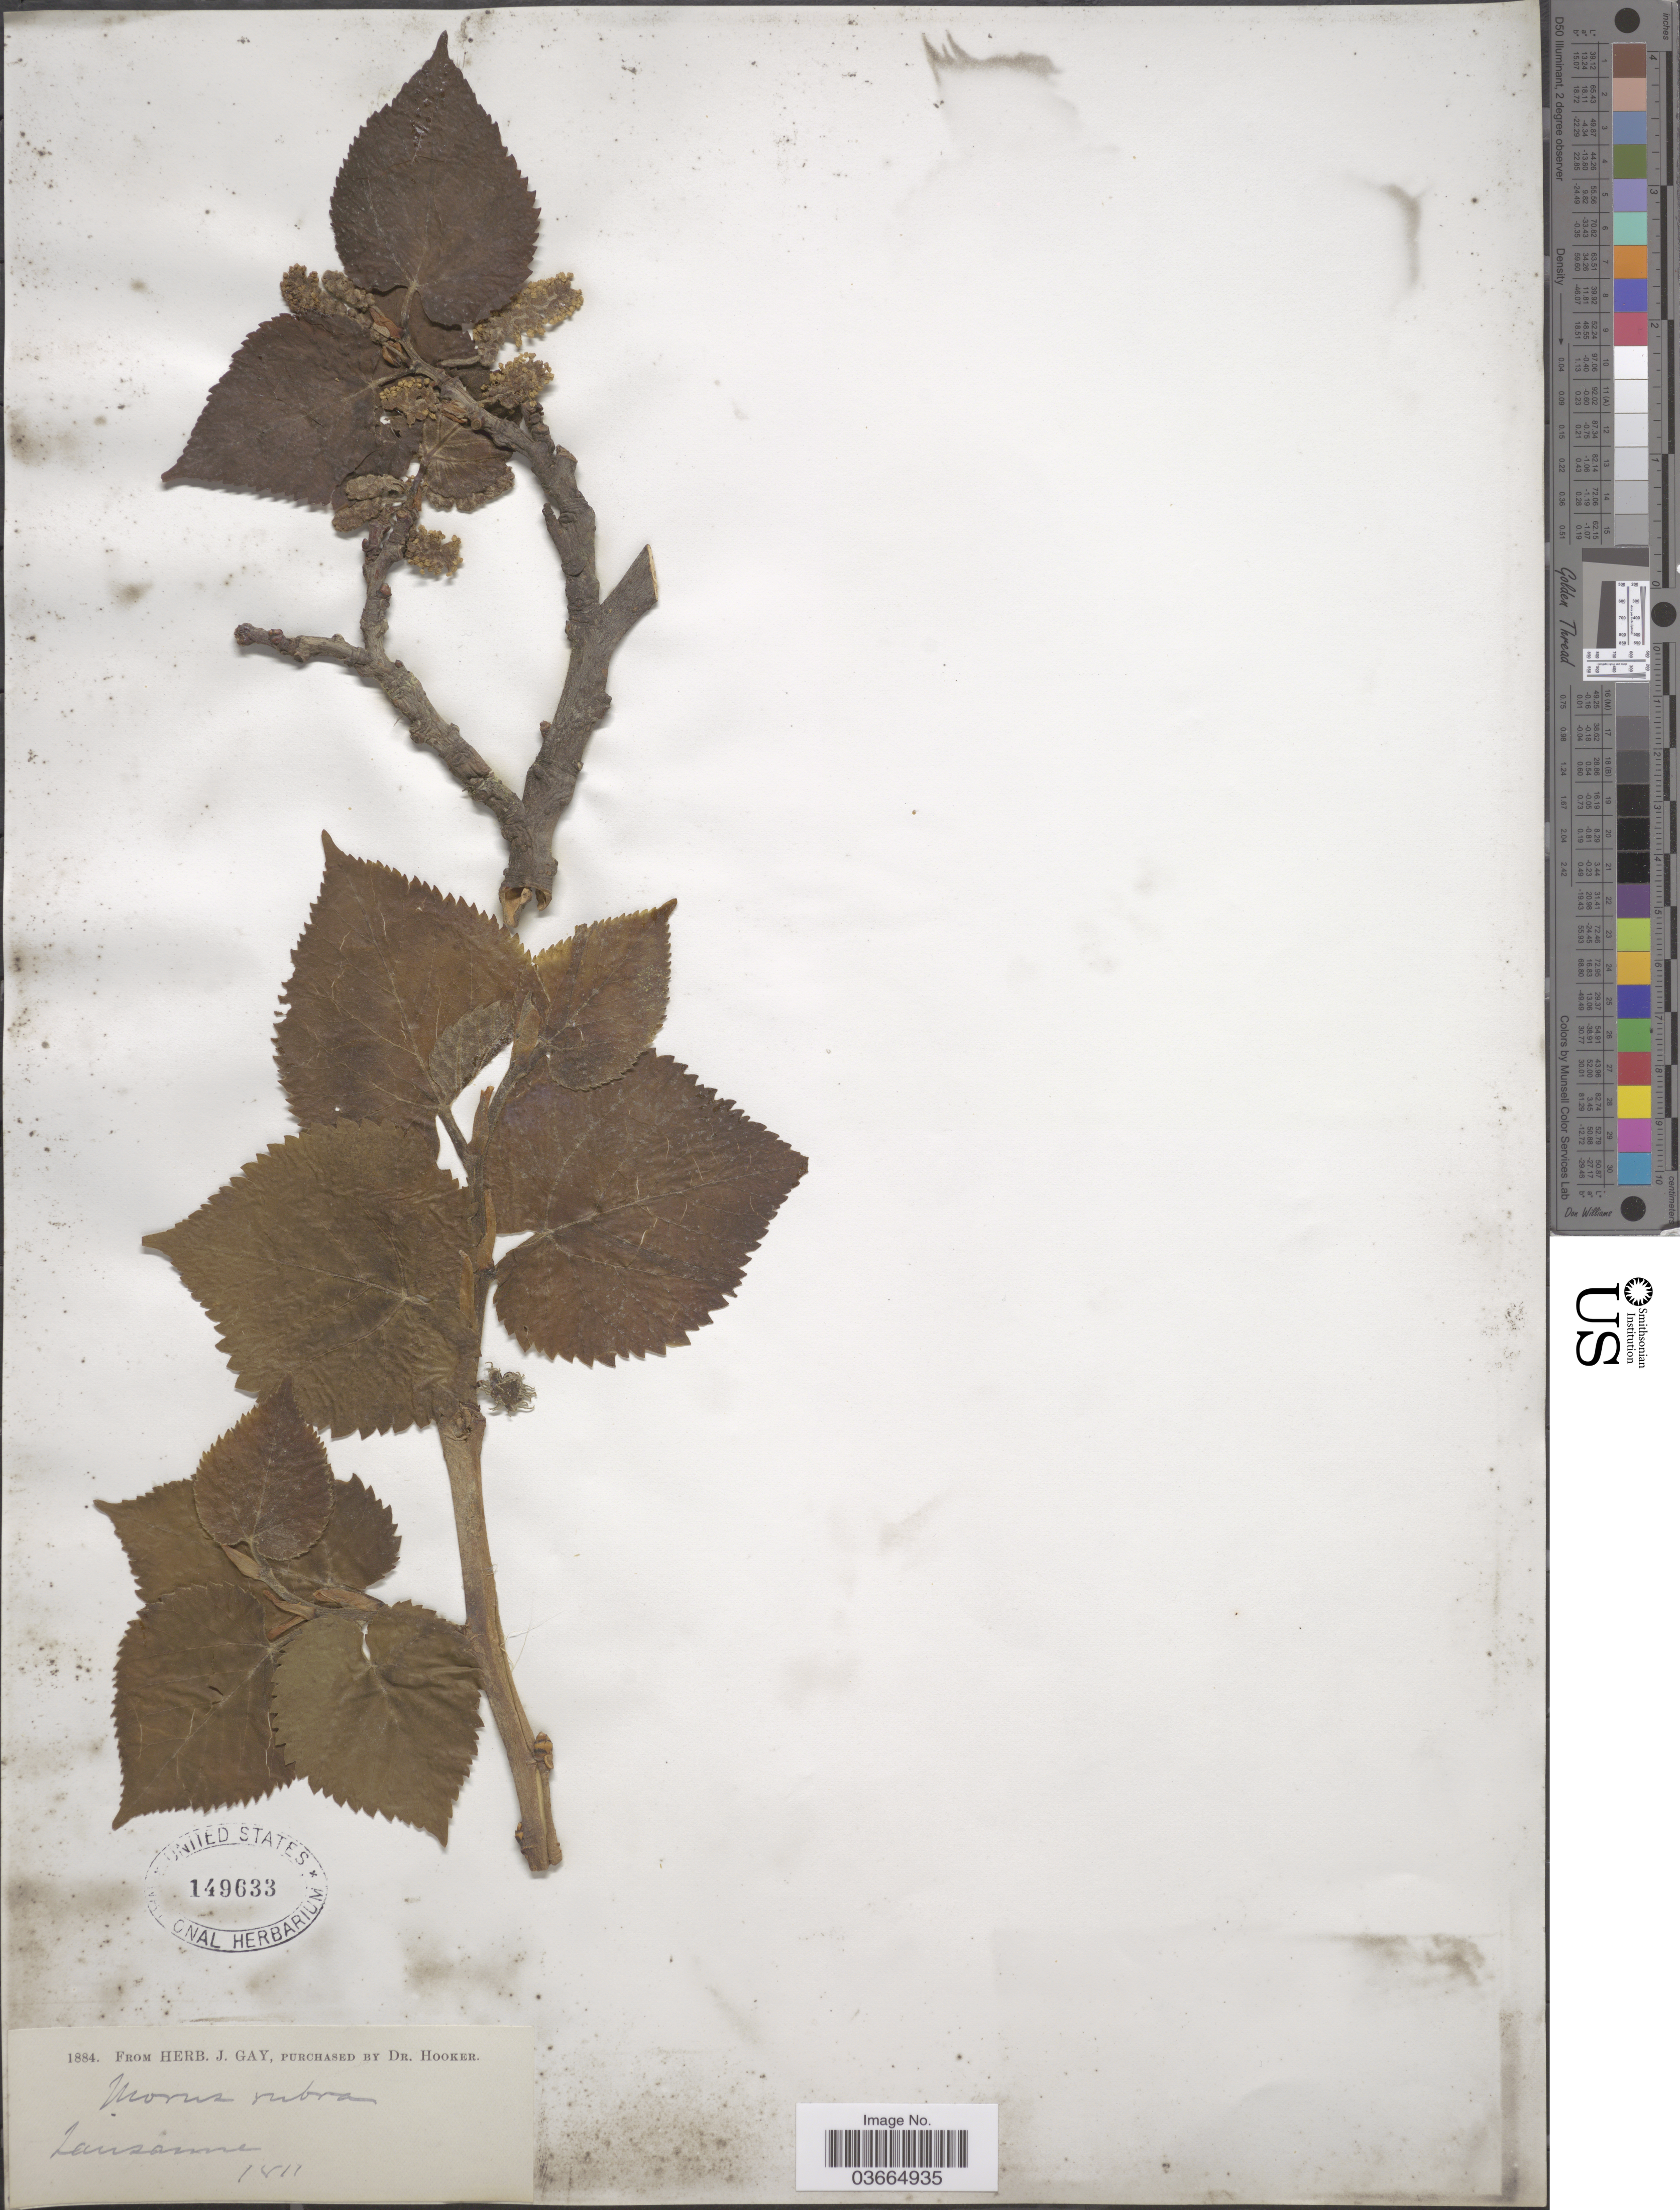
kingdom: Plantae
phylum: Tracheophyta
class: Magnoliopsida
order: Rosales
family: Moraceae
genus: Morus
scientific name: Morus rubra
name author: L.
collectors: ex herb. J. Gay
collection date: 1811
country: Switzerland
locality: Lausanne.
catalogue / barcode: US 149633